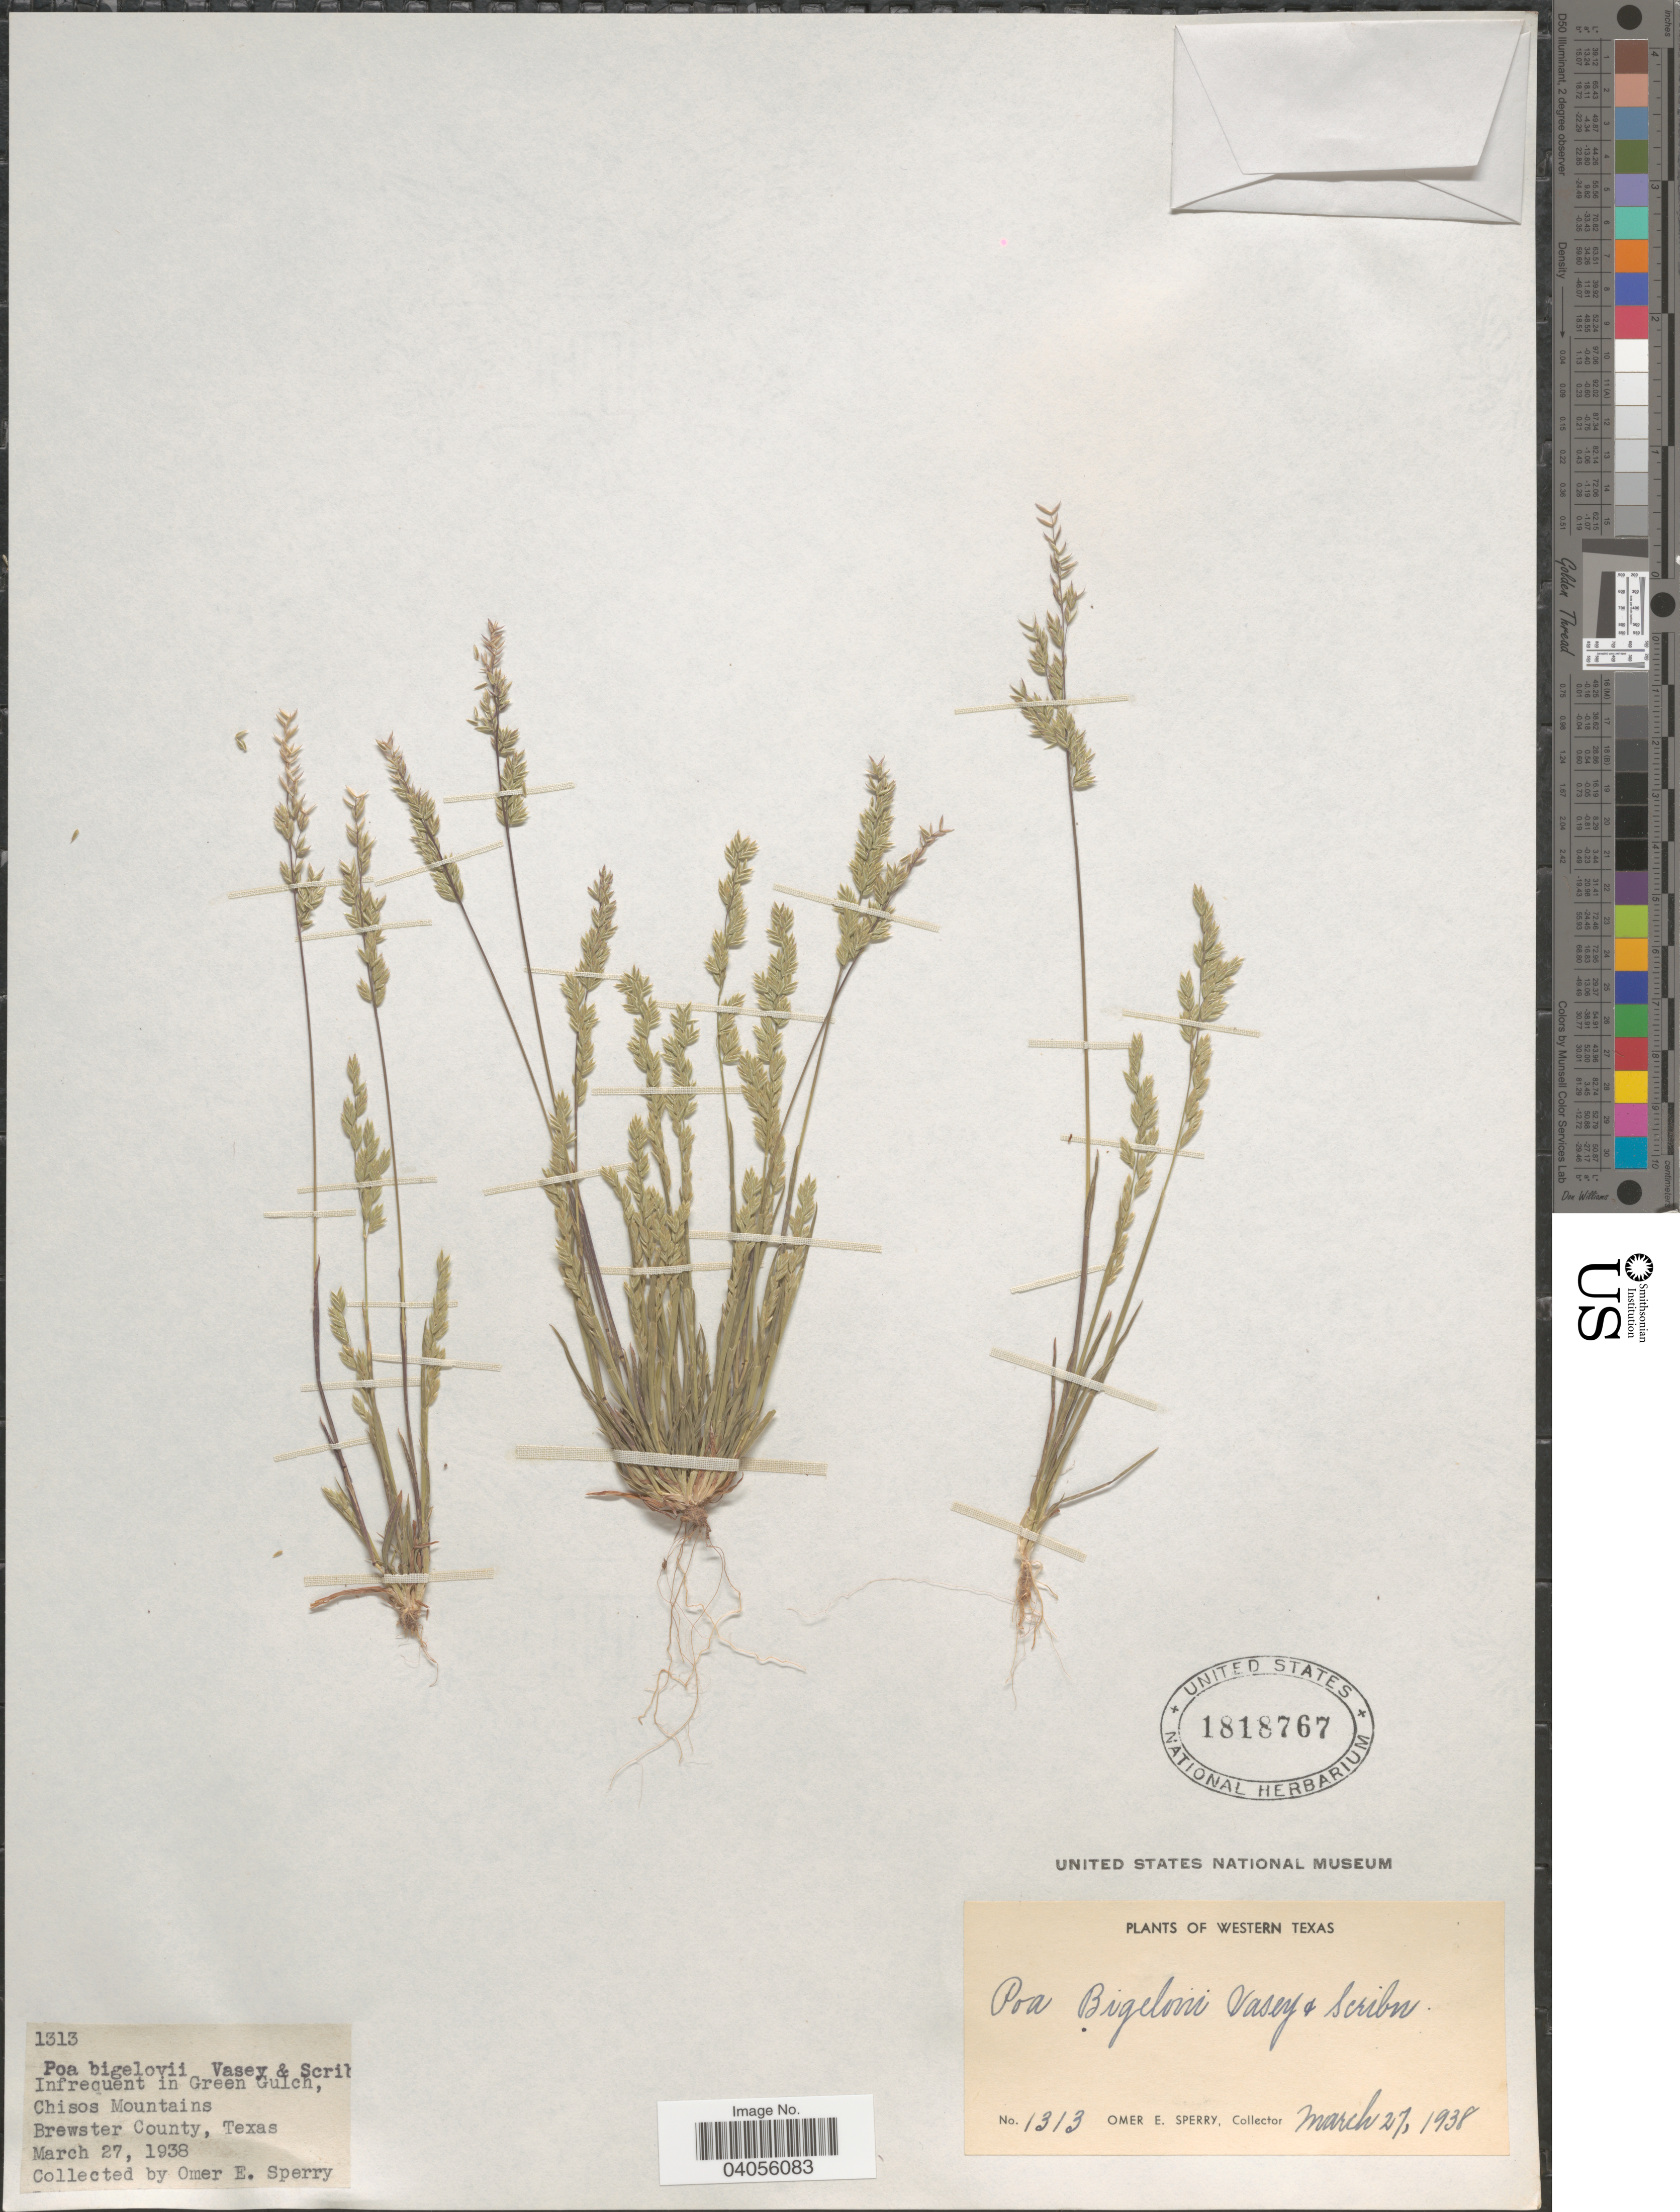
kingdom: Plantae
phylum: Tracheophyta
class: Liliopsida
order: Poales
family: Poaceae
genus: Poa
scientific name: Poa bigelovii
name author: Vasey & Scribn.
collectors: O. E. Sperry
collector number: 1313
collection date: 1938-03-27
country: United States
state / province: Texas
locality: Western Texas. Infrequent in Green Gulch, Chisos Mountains. Brewster County.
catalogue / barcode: US 1818767